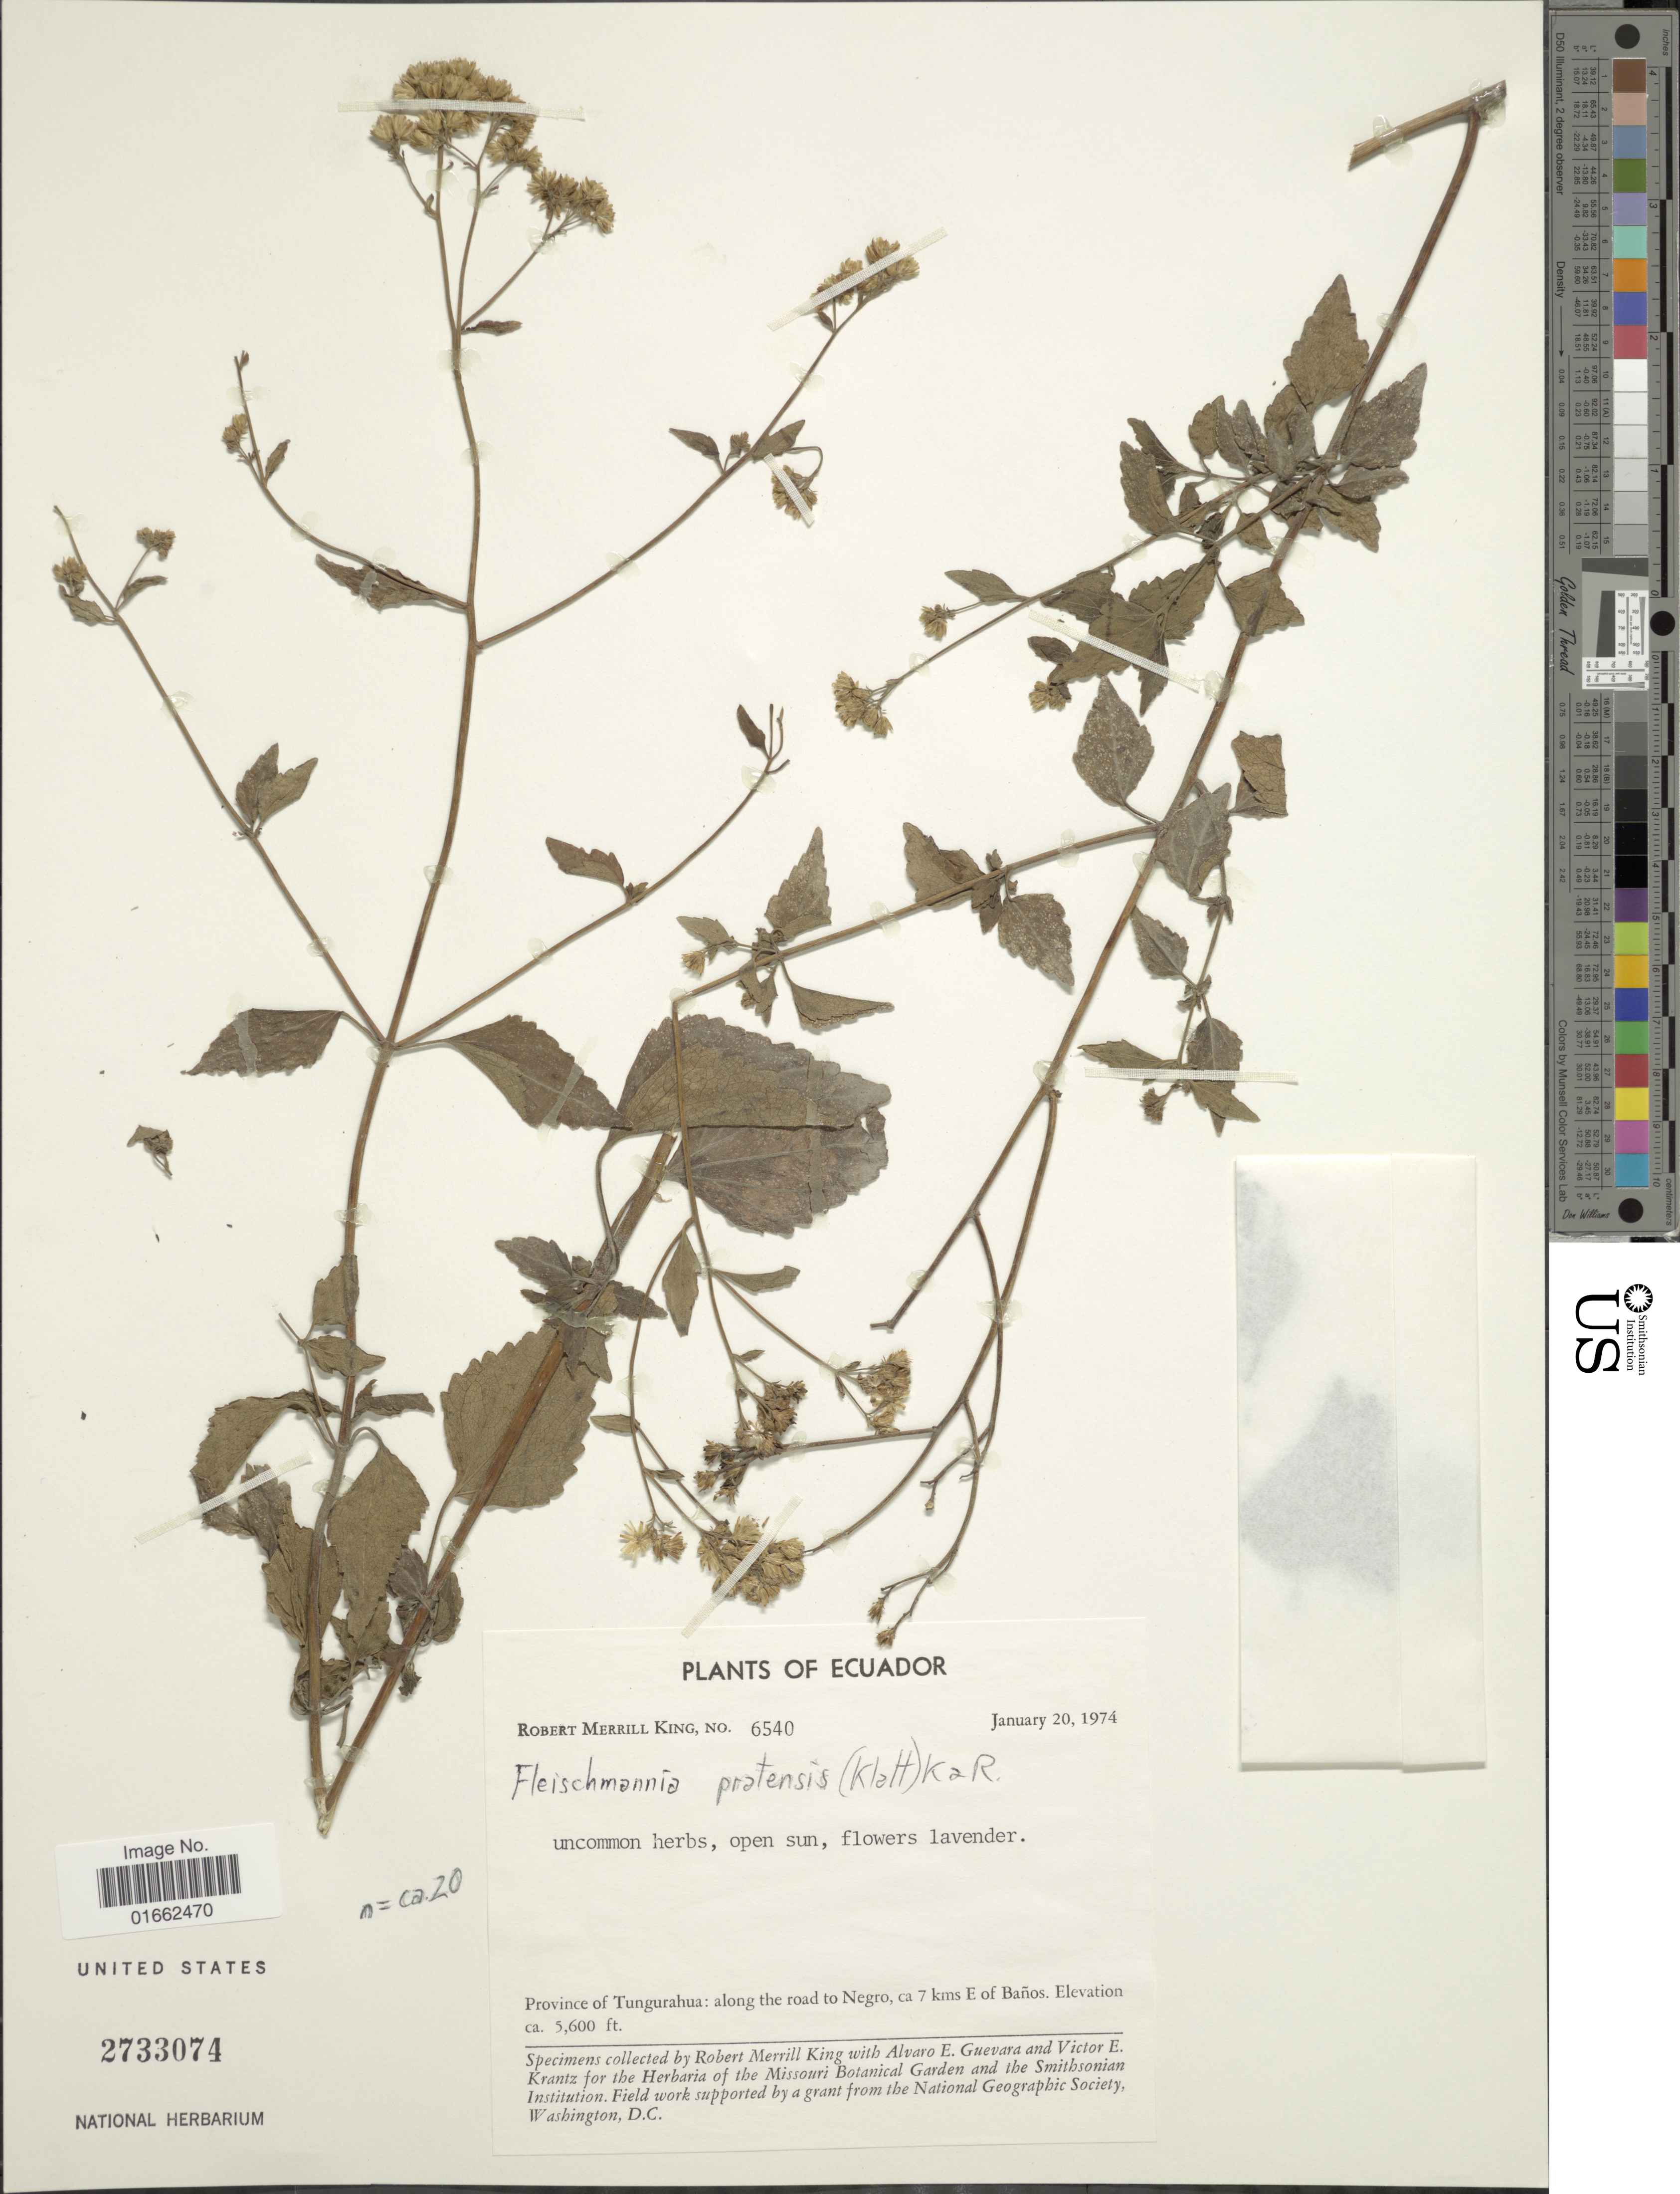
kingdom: Plantae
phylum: Tracheophyta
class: Magnoliopsida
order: Asterales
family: Asteraceae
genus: Fleischmannia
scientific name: Fleischmannia pratensis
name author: (Klatt) R.M. King & H. Rob.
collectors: R. M. King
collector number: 6540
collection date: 1974-01-20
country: Ecuador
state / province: Tungurahua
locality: Province of Tungurahua: along the road to Negro, ca 7 kms E of Baños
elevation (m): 1707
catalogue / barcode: US 2733074